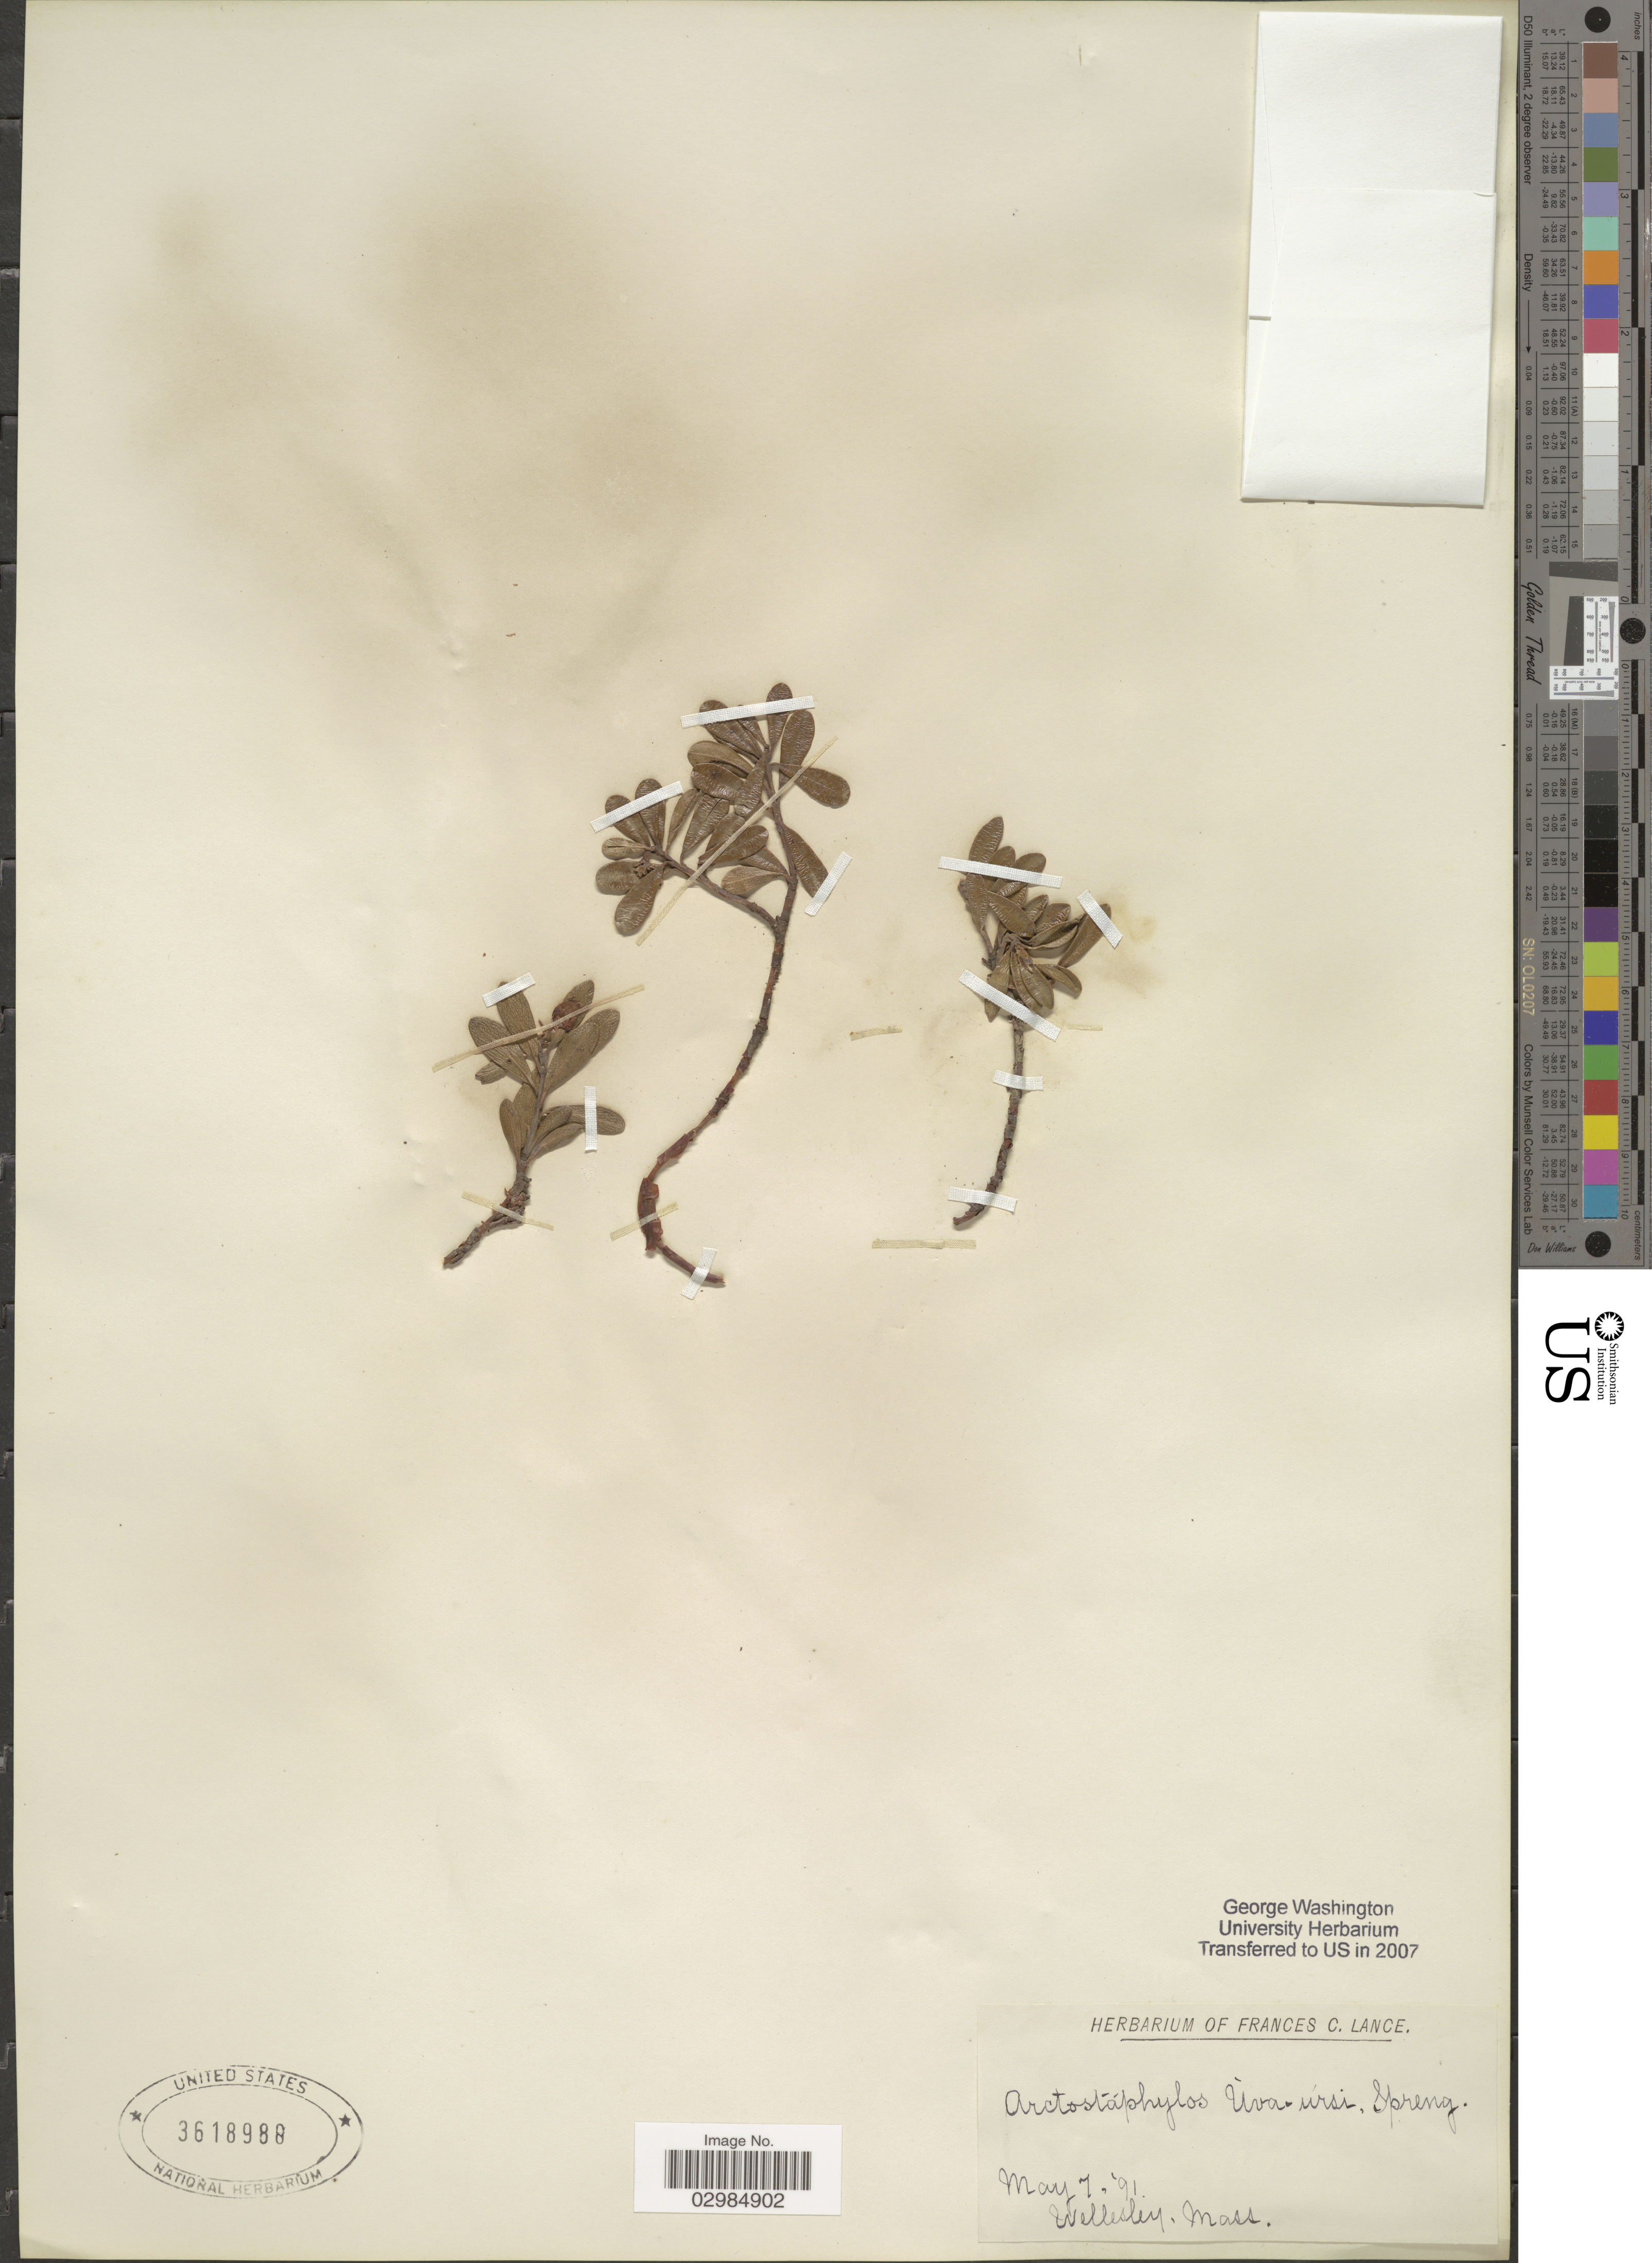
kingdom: Plantae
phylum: Tracheophyta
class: Magnoliopsida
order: Ericales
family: Ericaceae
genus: Arctostaphylos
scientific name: Arctostaphylos uva-ursi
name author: (L.) Spreng.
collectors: ex herb. Frances C. Lance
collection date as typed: Transcribed d/m/y: 7/5/91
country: United States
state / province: Massachusetts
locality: Wellesley.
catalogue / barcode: US 3618988